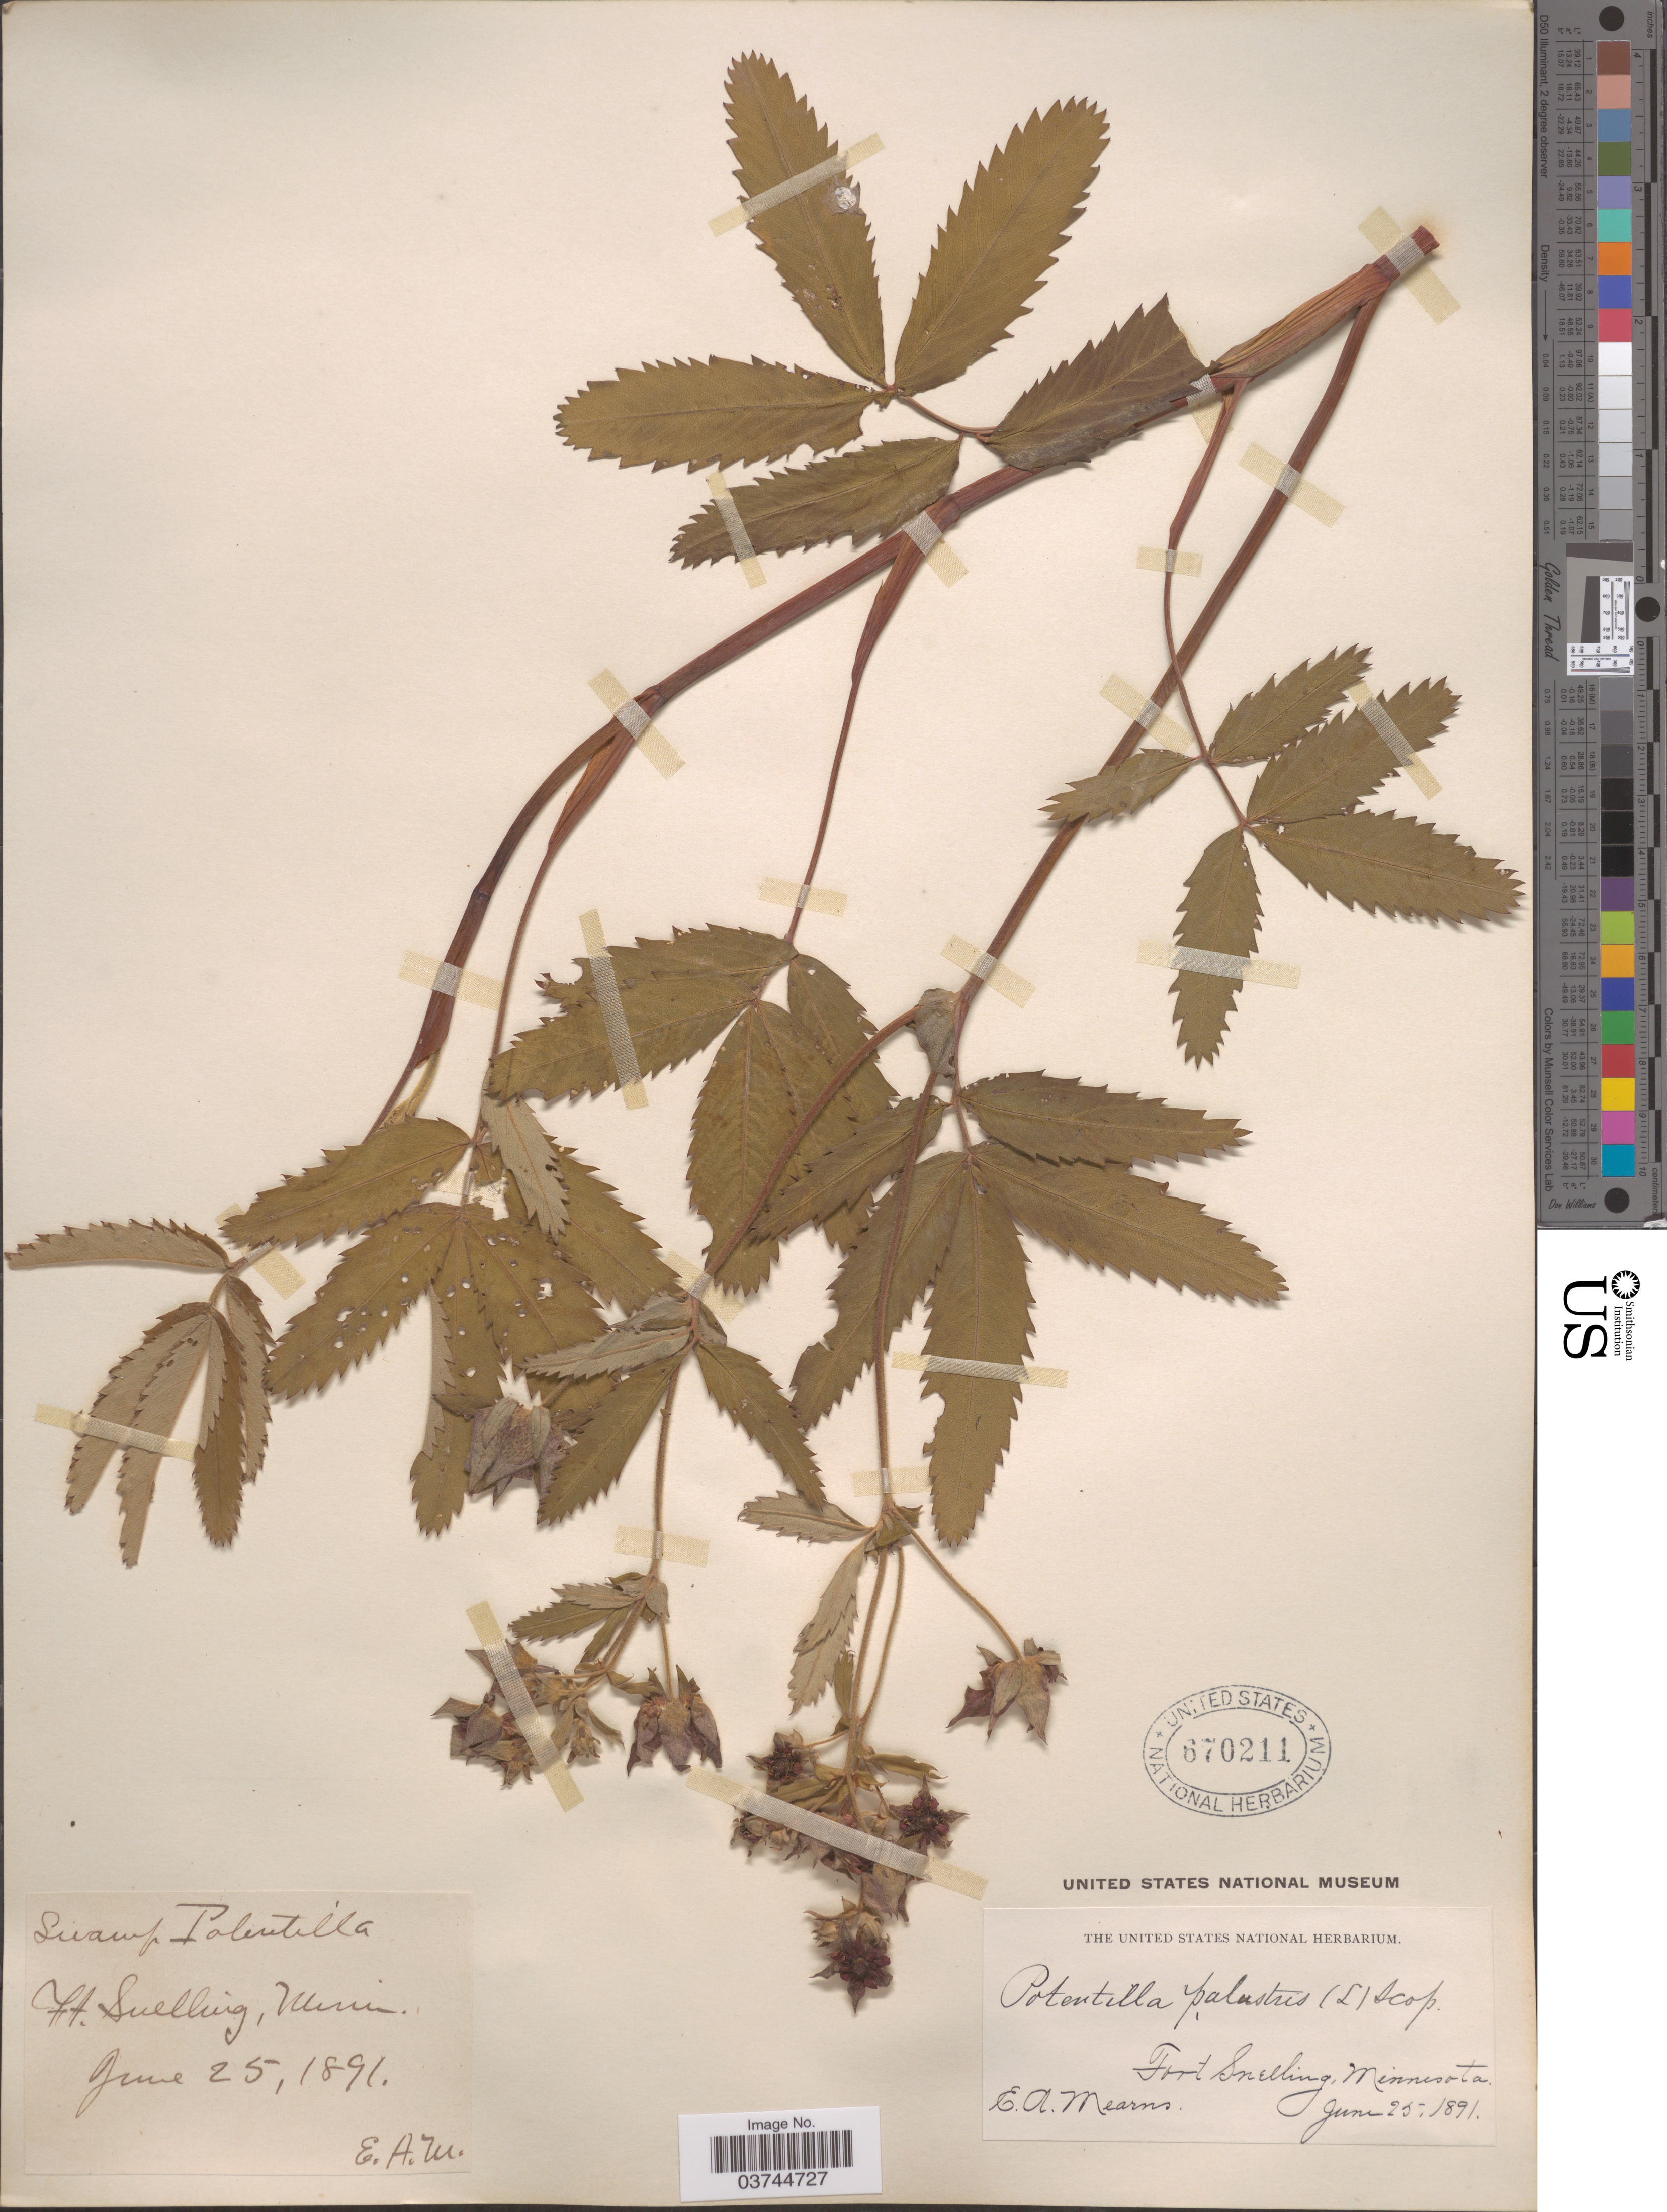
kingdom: Plantae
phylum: Tracheophyta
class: Magnoliopsida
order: Rosales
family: Rosaceae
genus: Comarum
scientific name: Comarum palustre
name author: L.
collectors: E. A. Mearns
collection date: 1891-06-25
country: United States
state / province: Minnesota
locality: Fort Snellng.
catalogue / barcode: US 670211